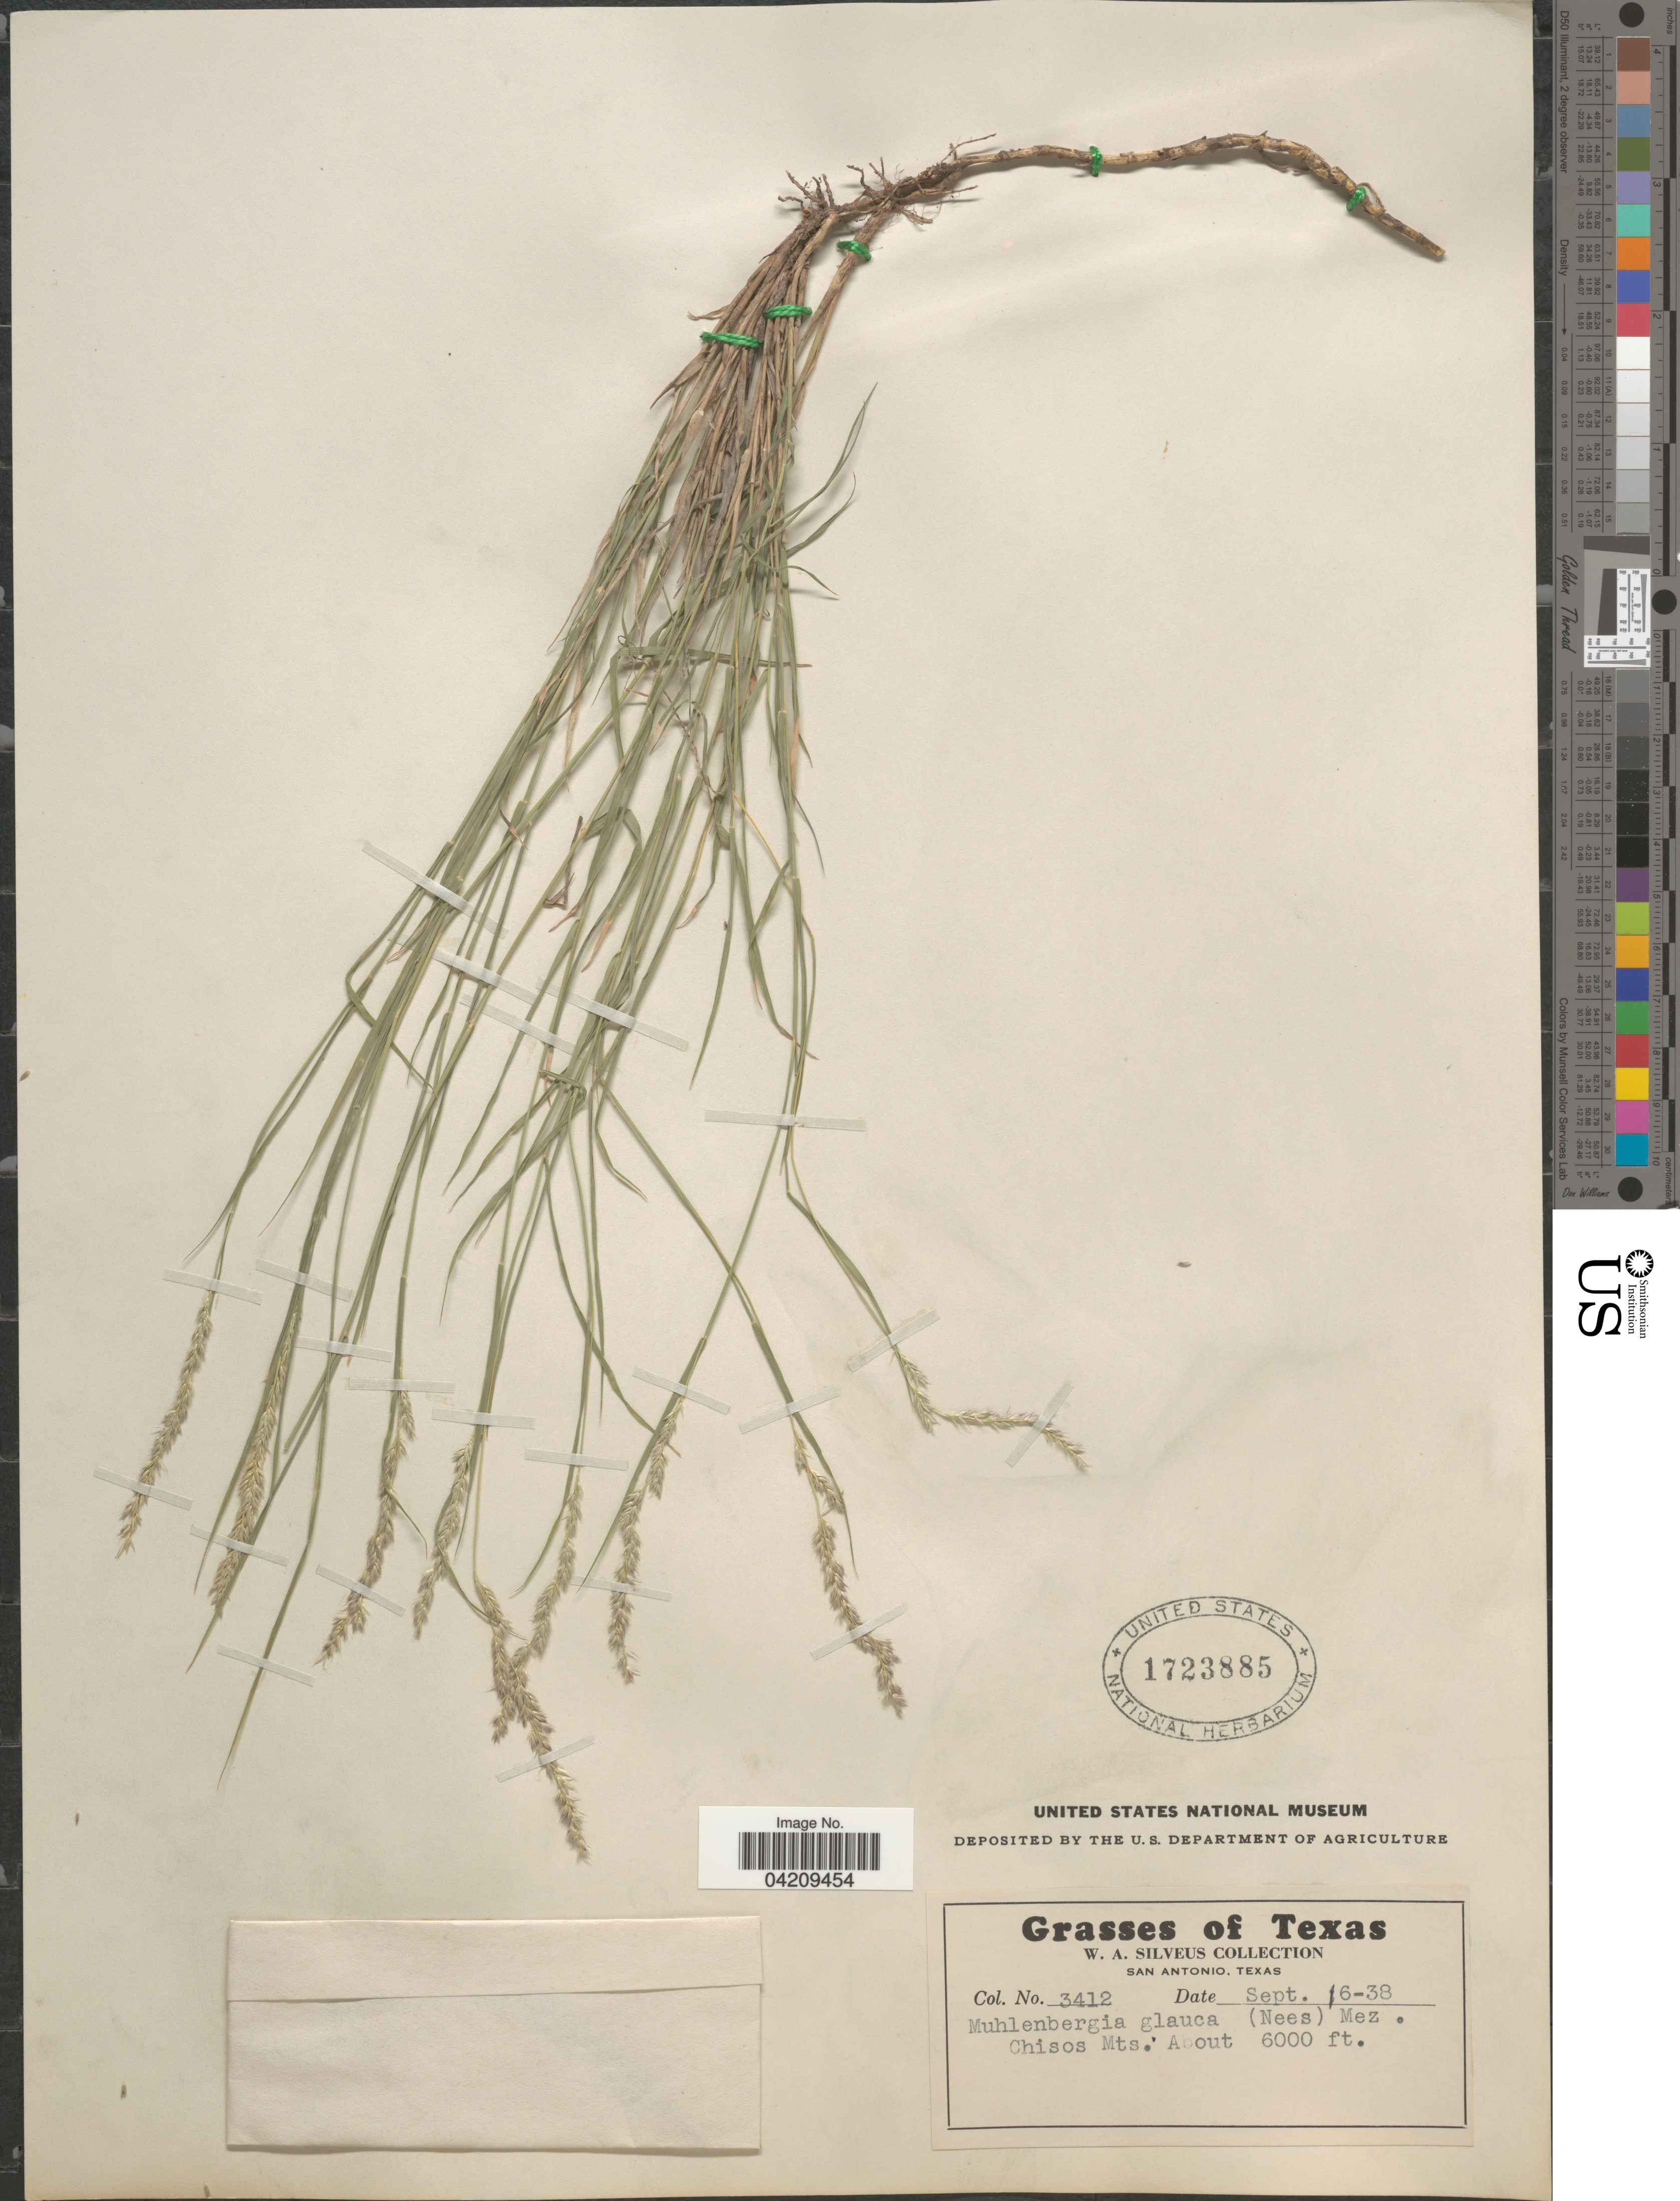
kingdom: Plantae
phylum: Tracheophyta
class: Liliopsida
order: Poales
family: Poaceae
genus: Muhlenbergia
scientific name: Muhlenbergia glauca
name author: (Nees) Mez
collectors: W. Silveus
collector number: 3412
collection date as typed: Transcribed d/m/y: 16/9/38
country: United States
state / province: Texas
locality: Chisos Mts.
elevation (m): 1829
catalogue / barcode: US 1723885